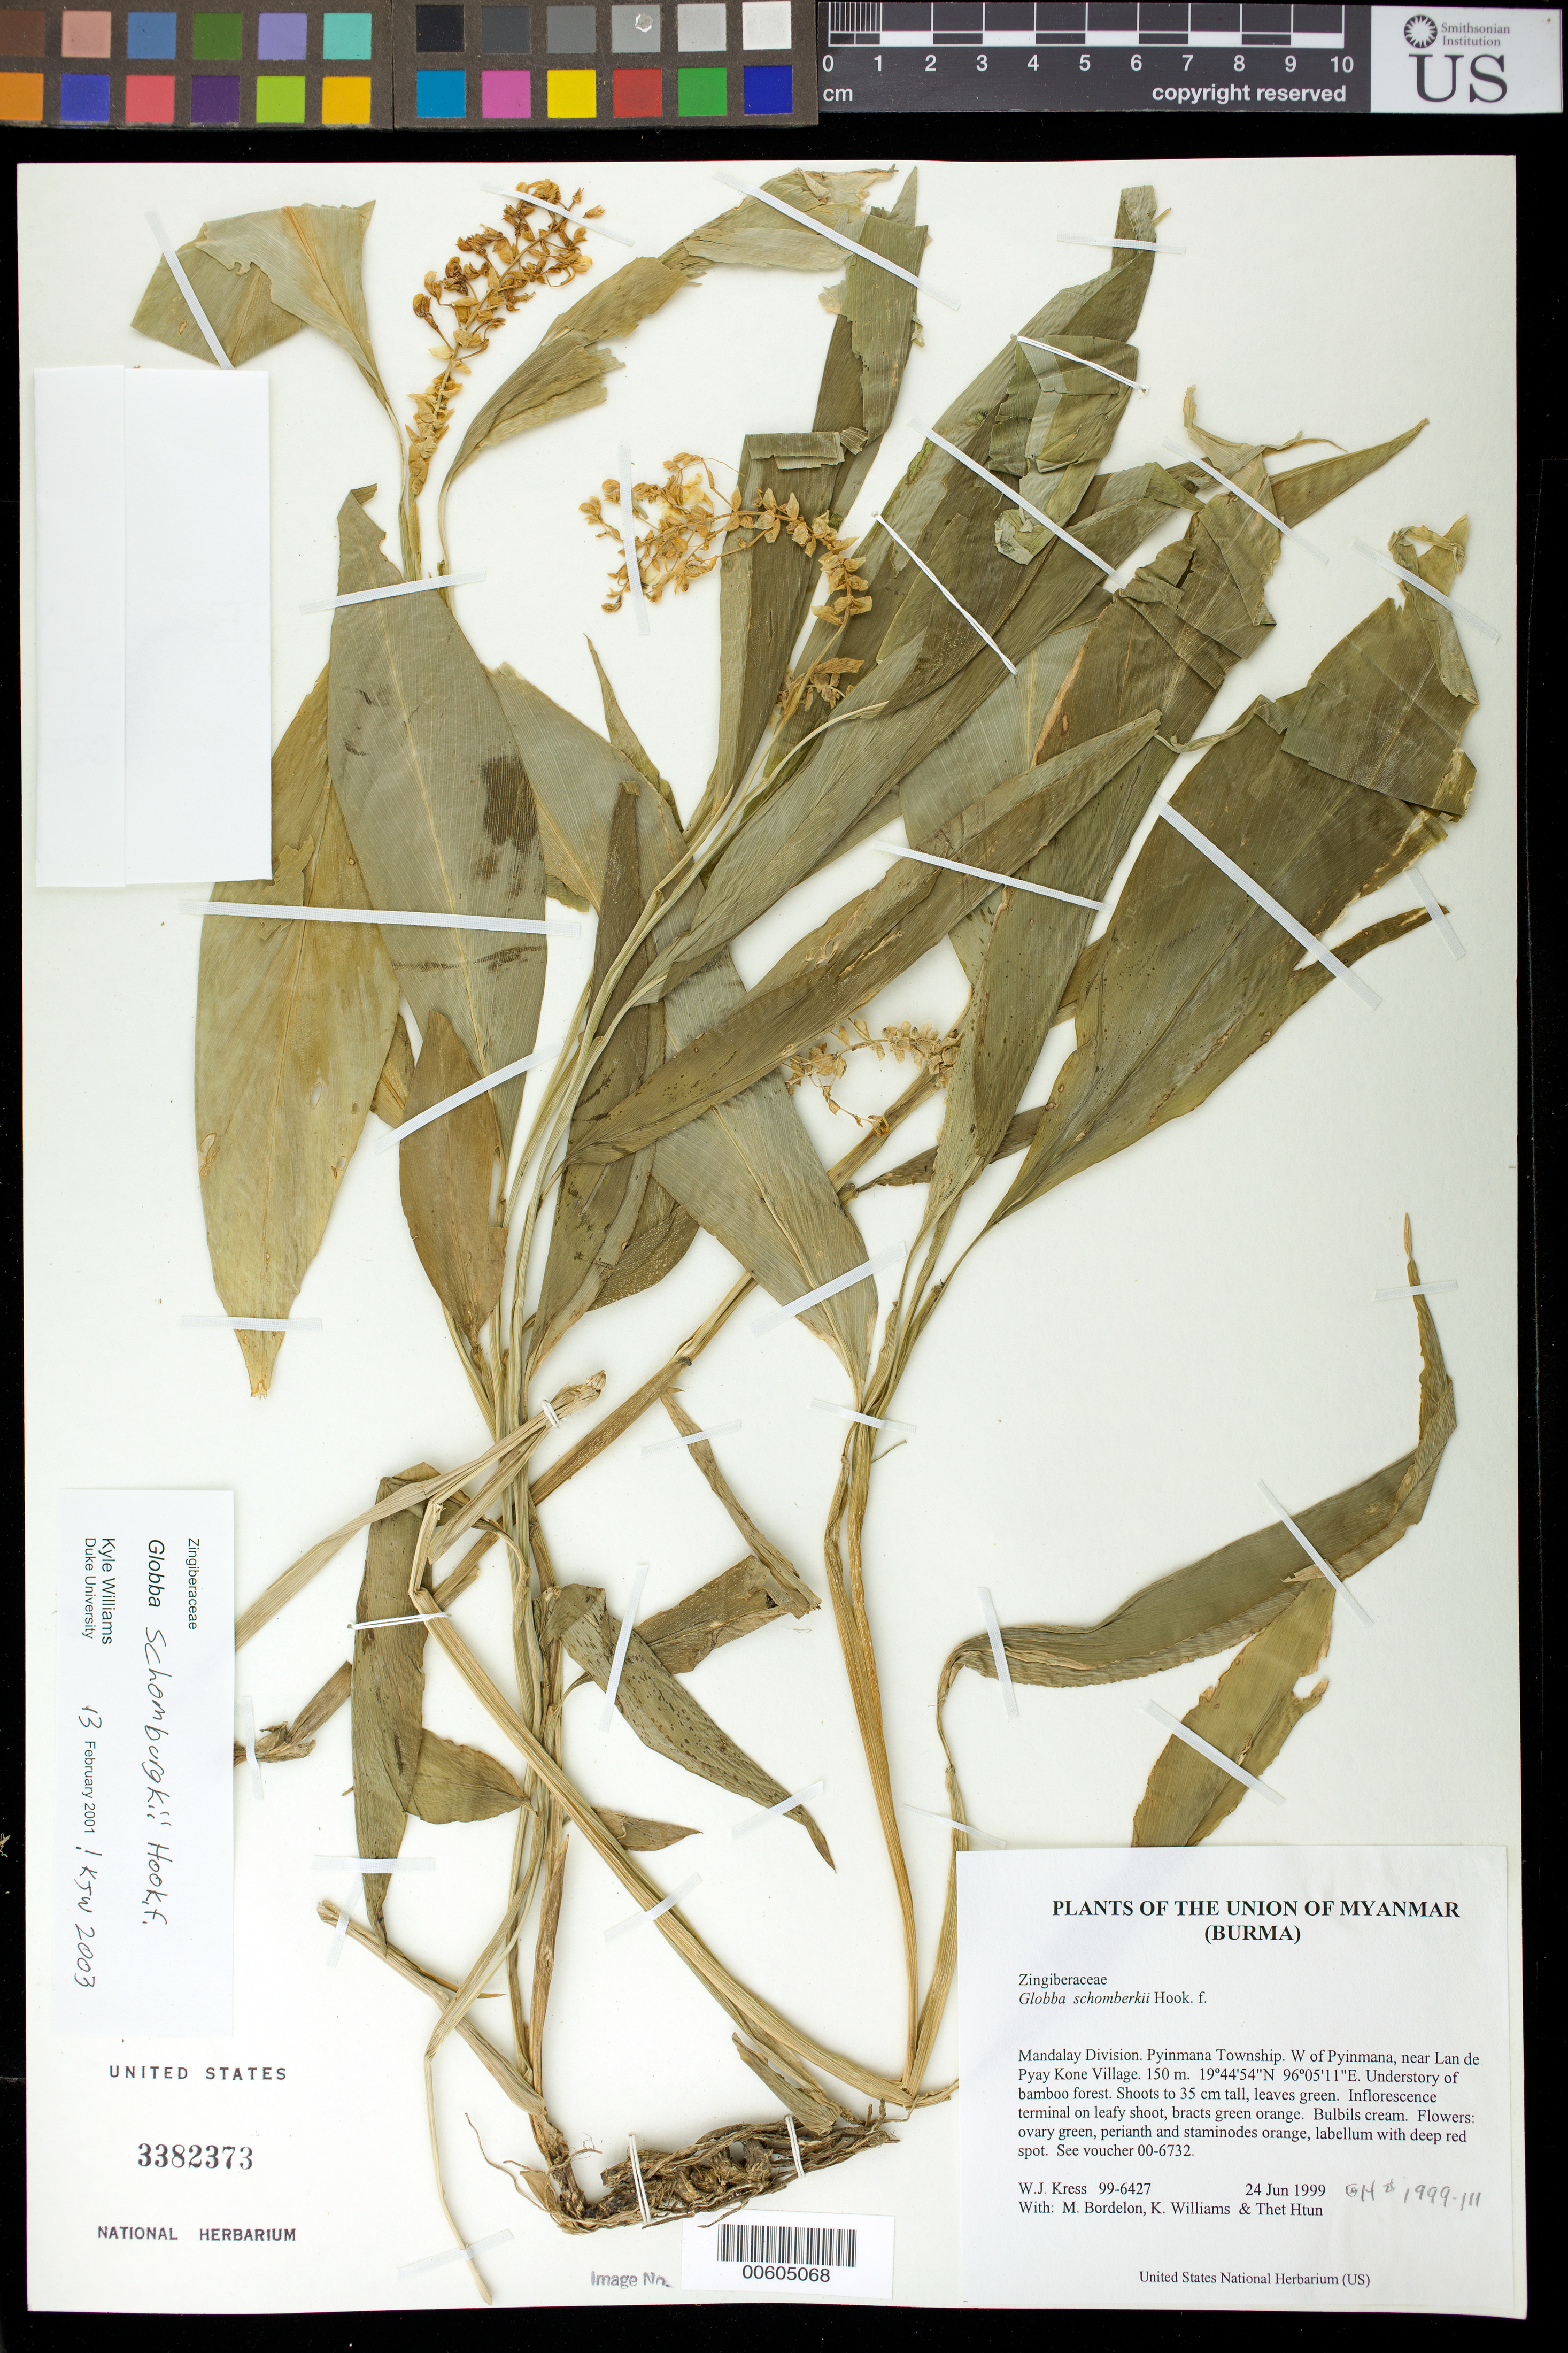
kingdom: Plantae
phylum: Tracheophyta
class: Liliopsida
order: Zingiberales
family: Zingiberaceae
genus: Globba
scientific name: Globba schomburgkii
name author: Hook. f.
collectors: W. J. Kress, M. Bordelon, K. J. Williams & Thet Htun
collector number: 99-6427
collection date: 1999-06-24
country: Myanmar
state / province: Mandalay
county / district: Pyinmana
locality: W of Pyinmana, near Lan de Pyay Kone Village.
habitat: Understory of bamboo forest.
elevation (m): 150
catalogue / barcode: US 3382373